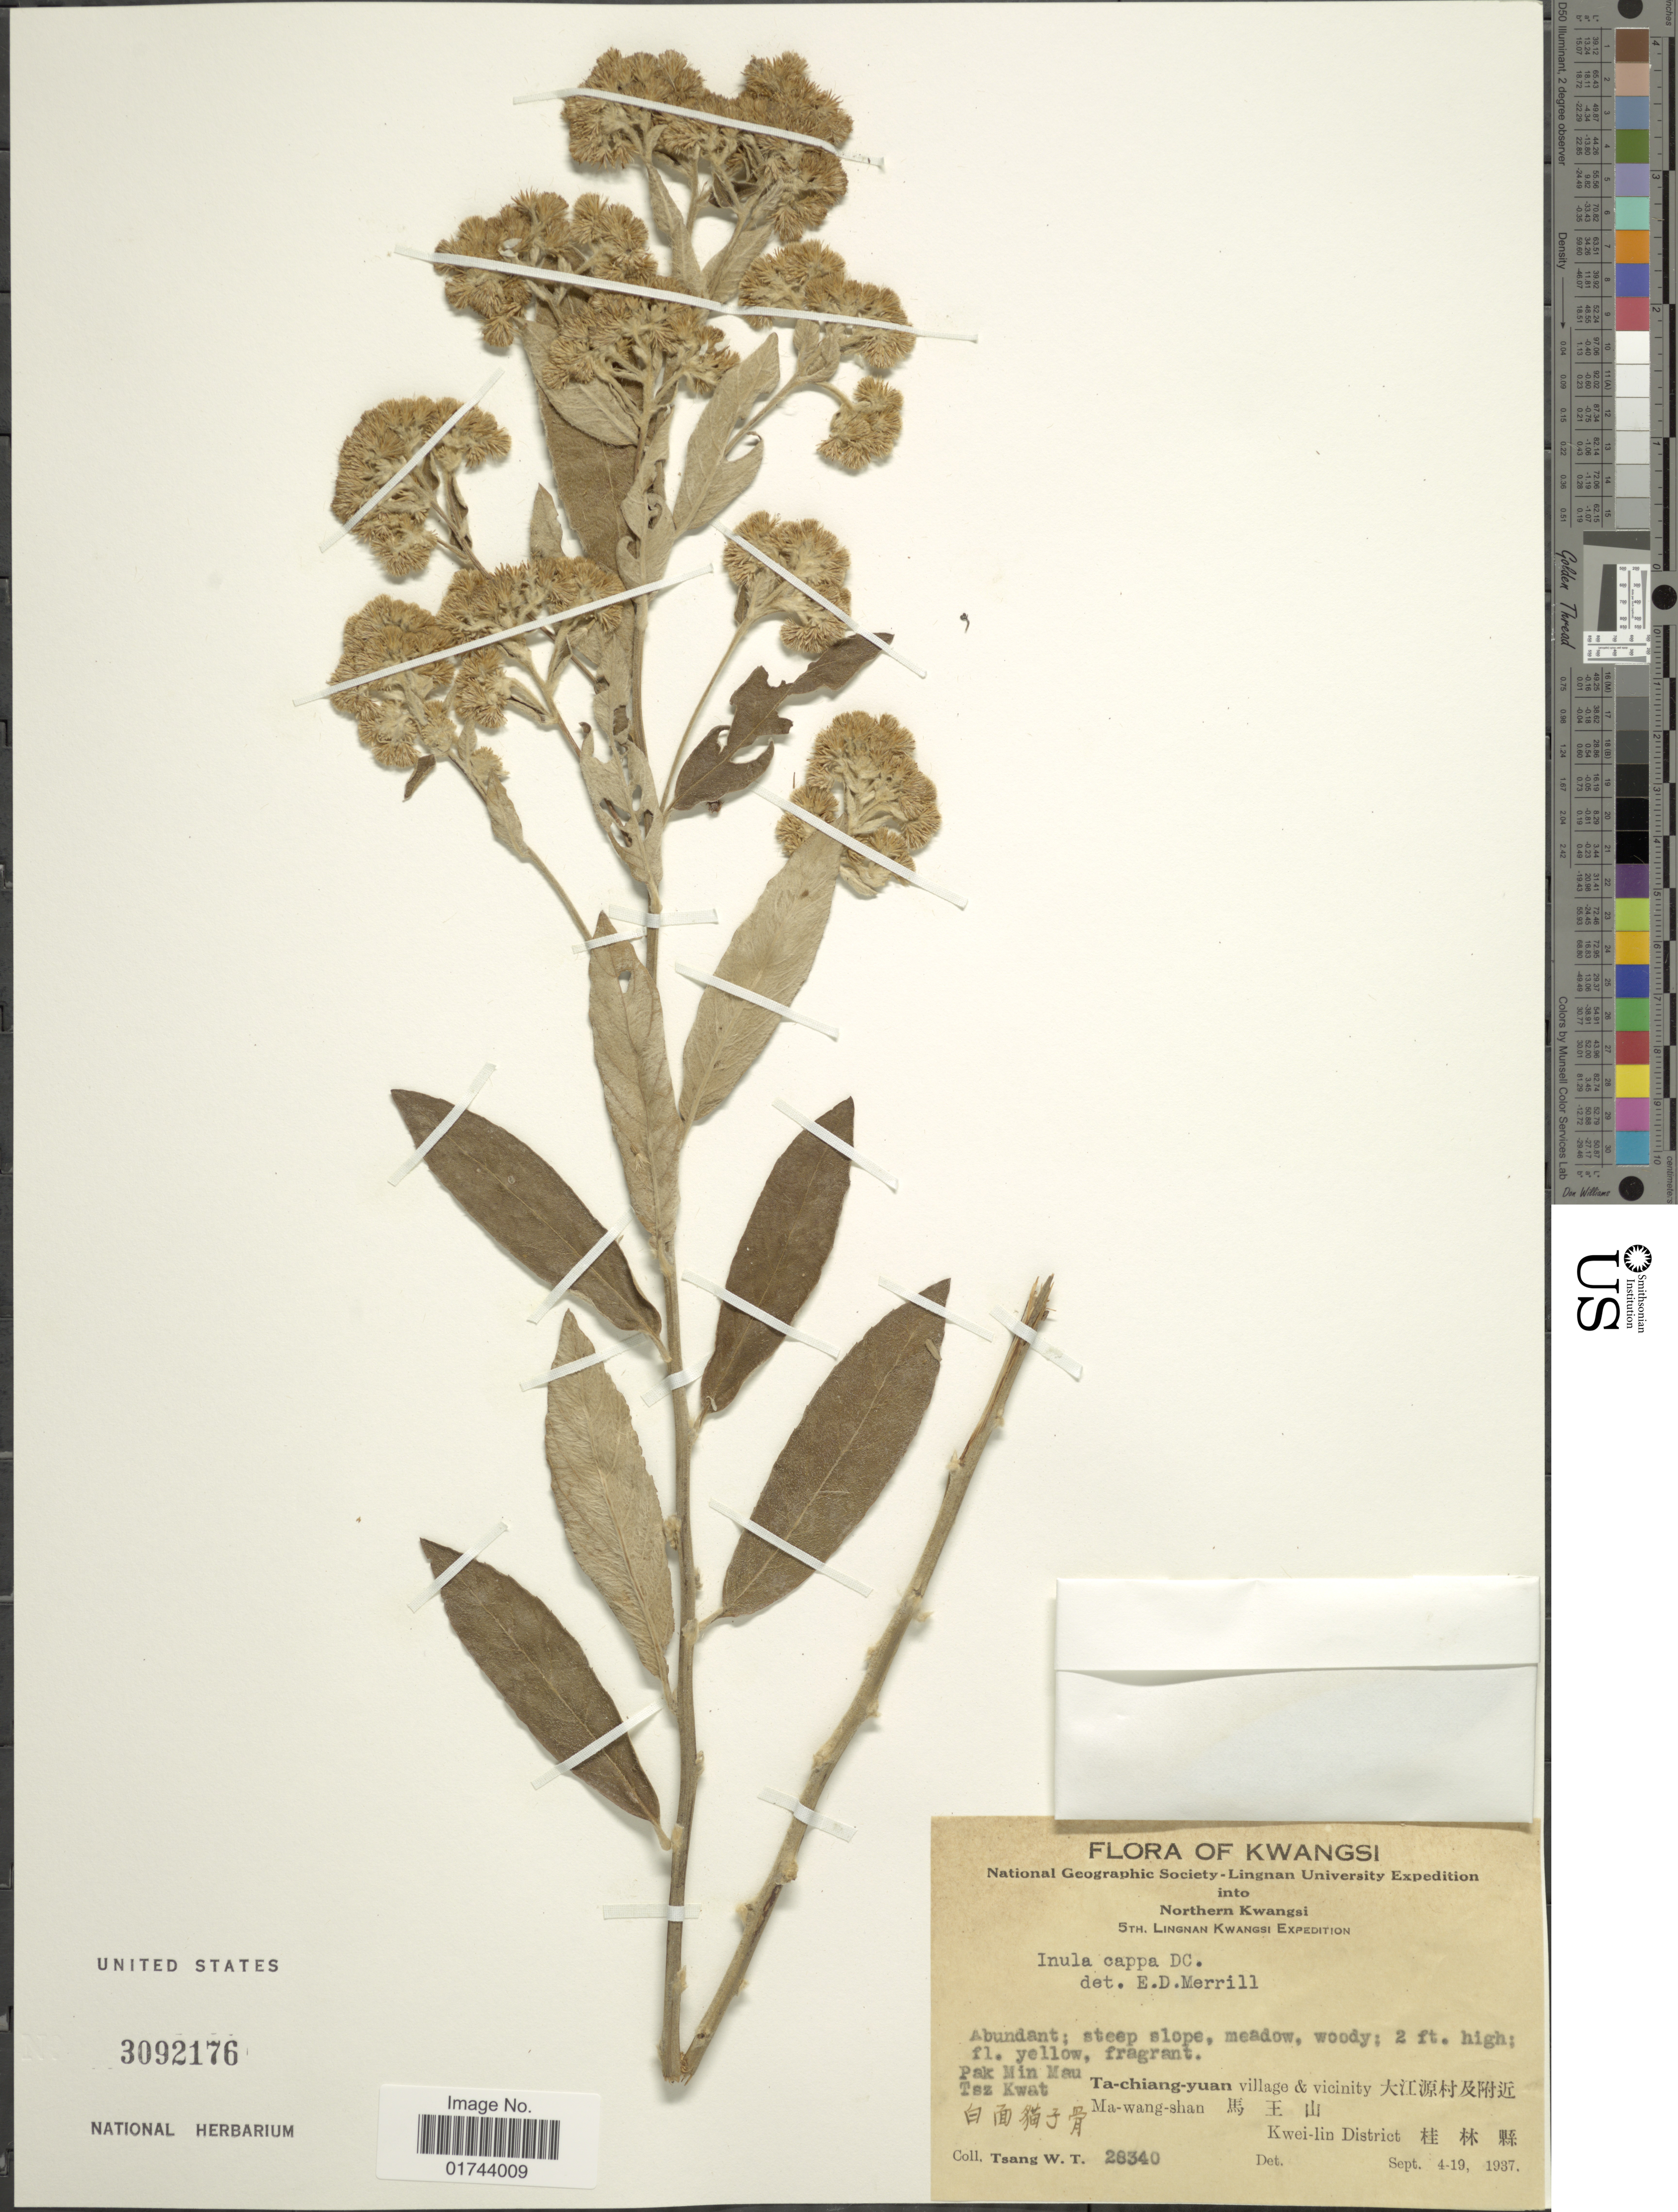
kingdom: Plantae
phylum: Tracheophyta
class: Magnoliopsida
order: Asterales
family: Asteraceae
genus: Inula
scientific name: Inula cappa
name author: (Buch.-Ham. ex D. Don) DC.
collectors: W. T. Tsang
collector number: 28340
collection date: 1937-09-04/1937-09-19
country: China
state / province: Guangxi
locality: Pak Min Mau, Tsz Kwat, Ta-chiang-yuan village & vicinity, Ma-wang-shan, Kwei-lin District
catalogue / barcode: US 3092176